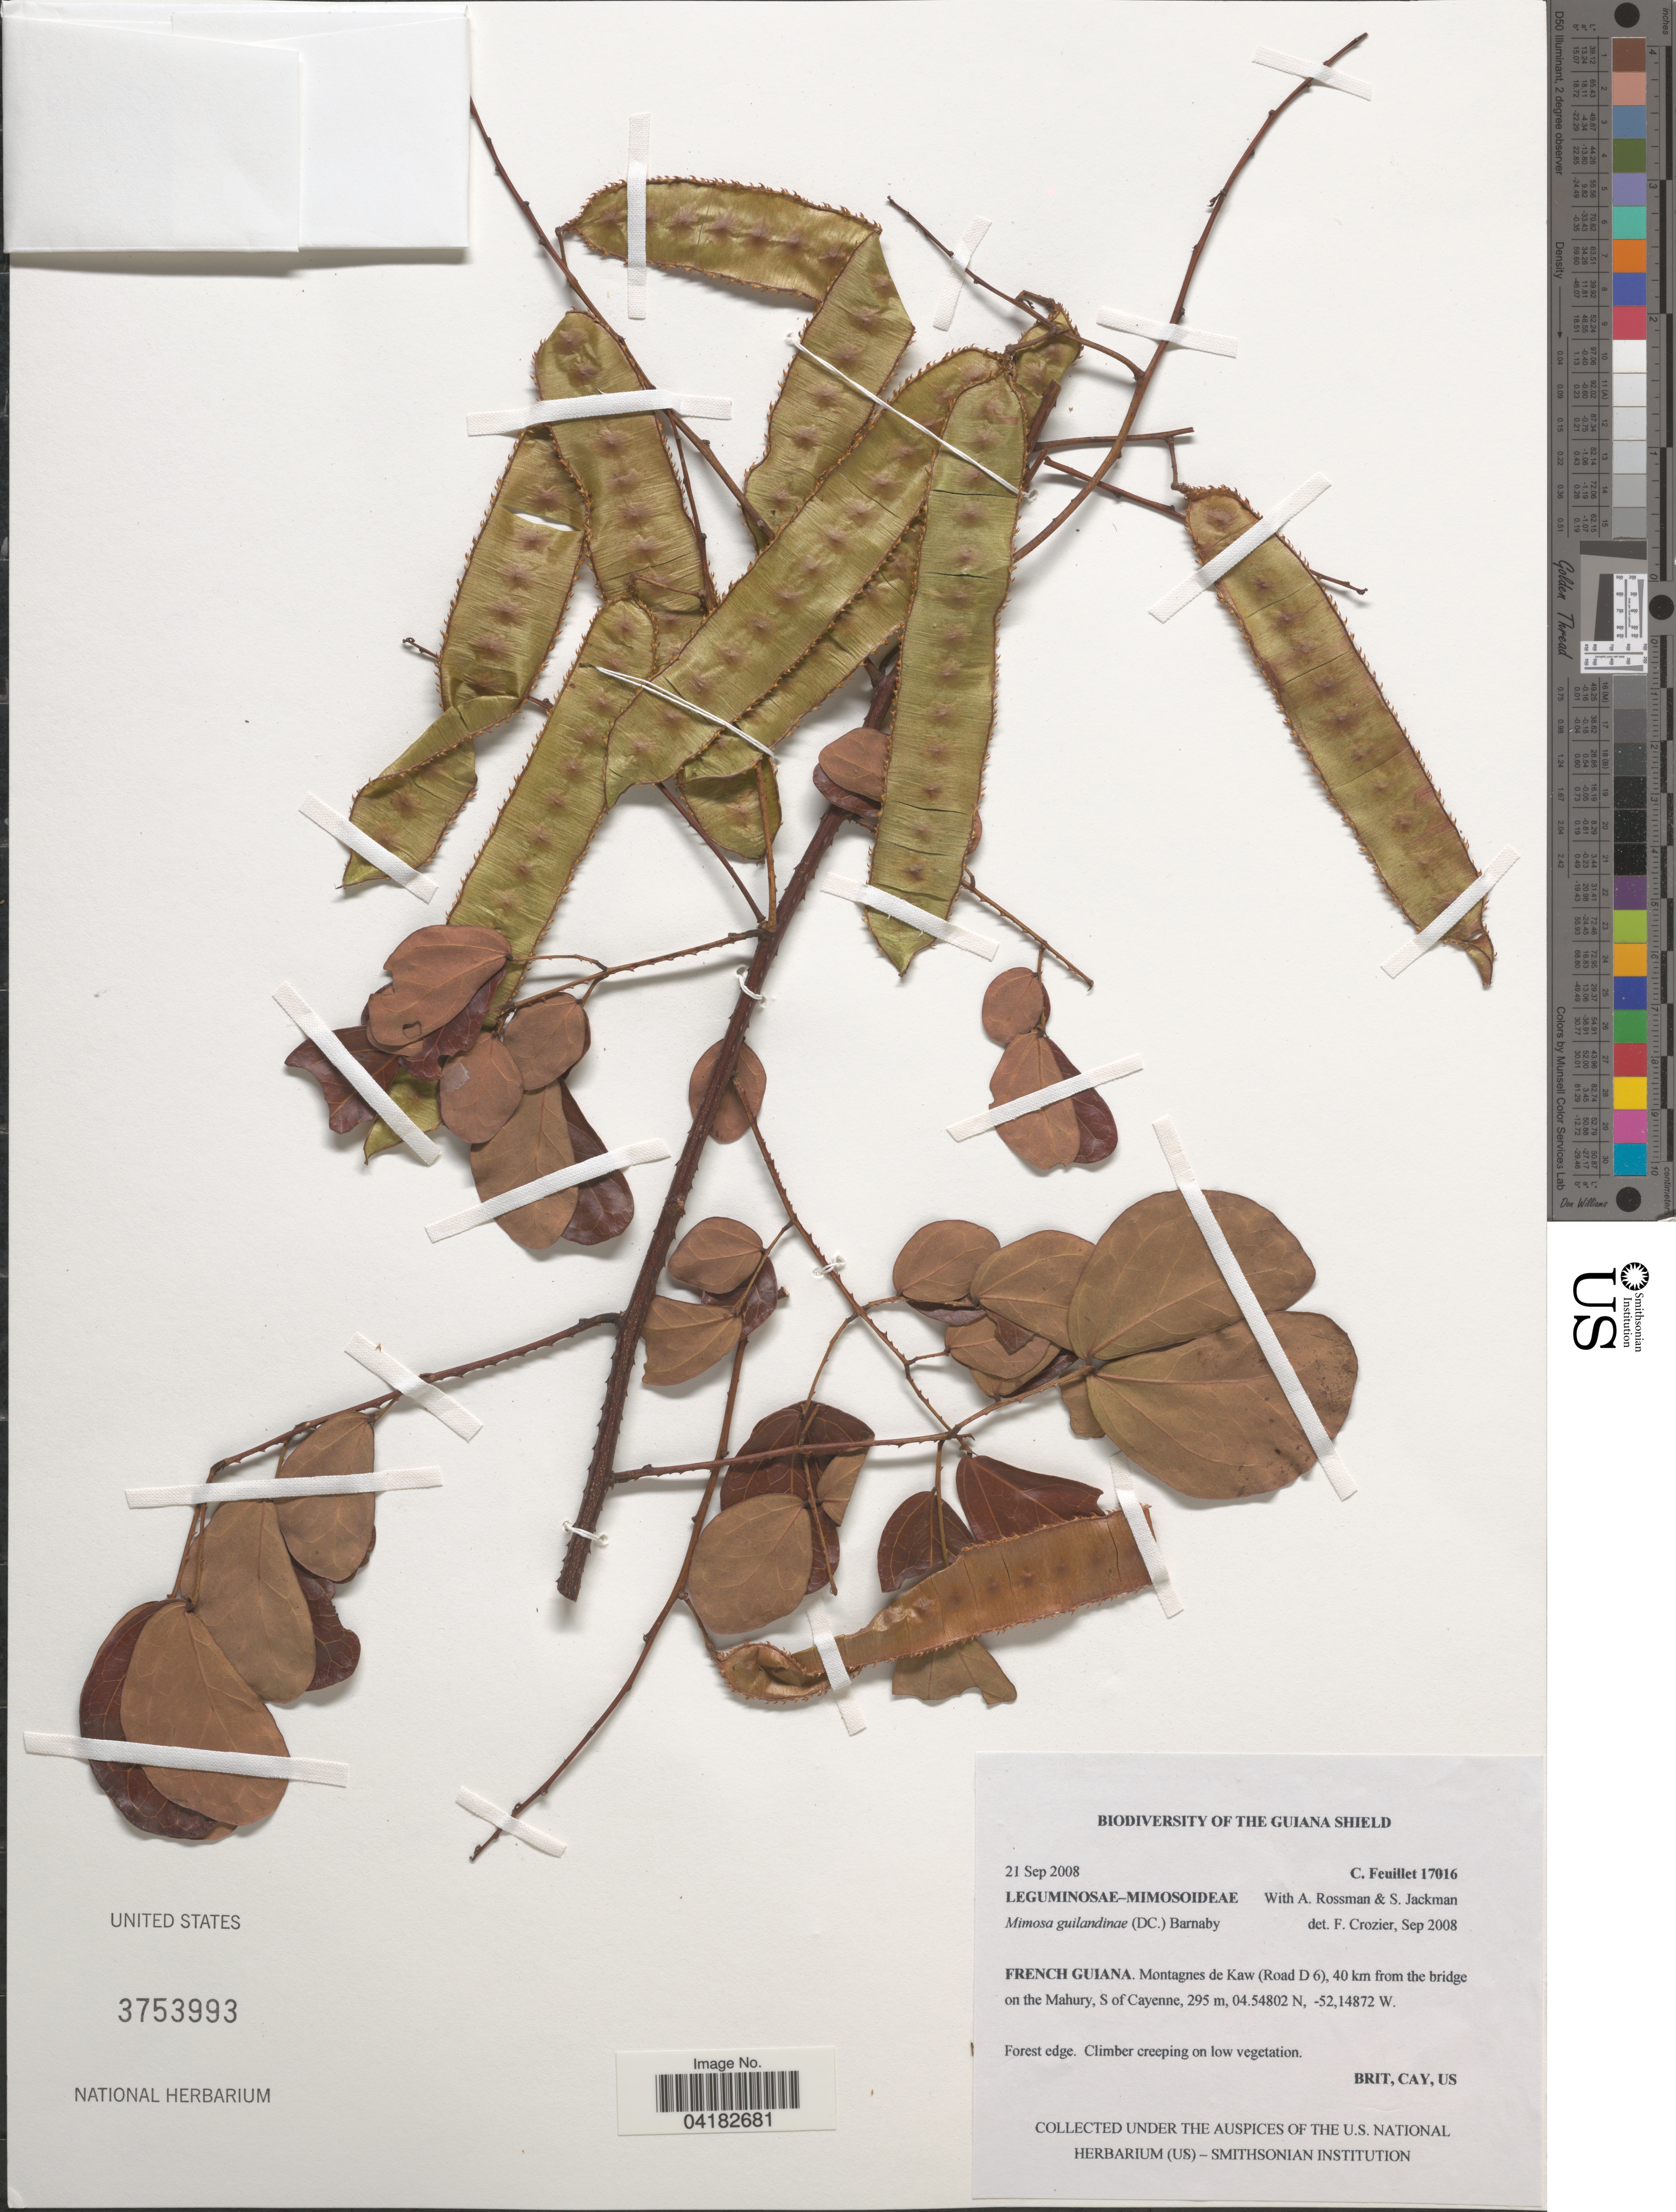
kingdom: Plantae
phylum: Tracheophyta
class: Magnoliopsida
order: Fabales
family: Fabaceae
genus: Mimosa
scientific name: Mimosa guilandinae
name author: (DC.) Barneby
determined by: Crozier, F.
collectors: C. Feuillet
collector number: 17016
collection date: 2008-09-21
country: French Guiana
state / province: Cayenne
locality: The Guiana Shield. Montagnes de Kaw (Road D 6), 40 km from the bridge on the Mahury, S of Cayenne.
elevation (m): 295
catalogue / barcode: US 3753993